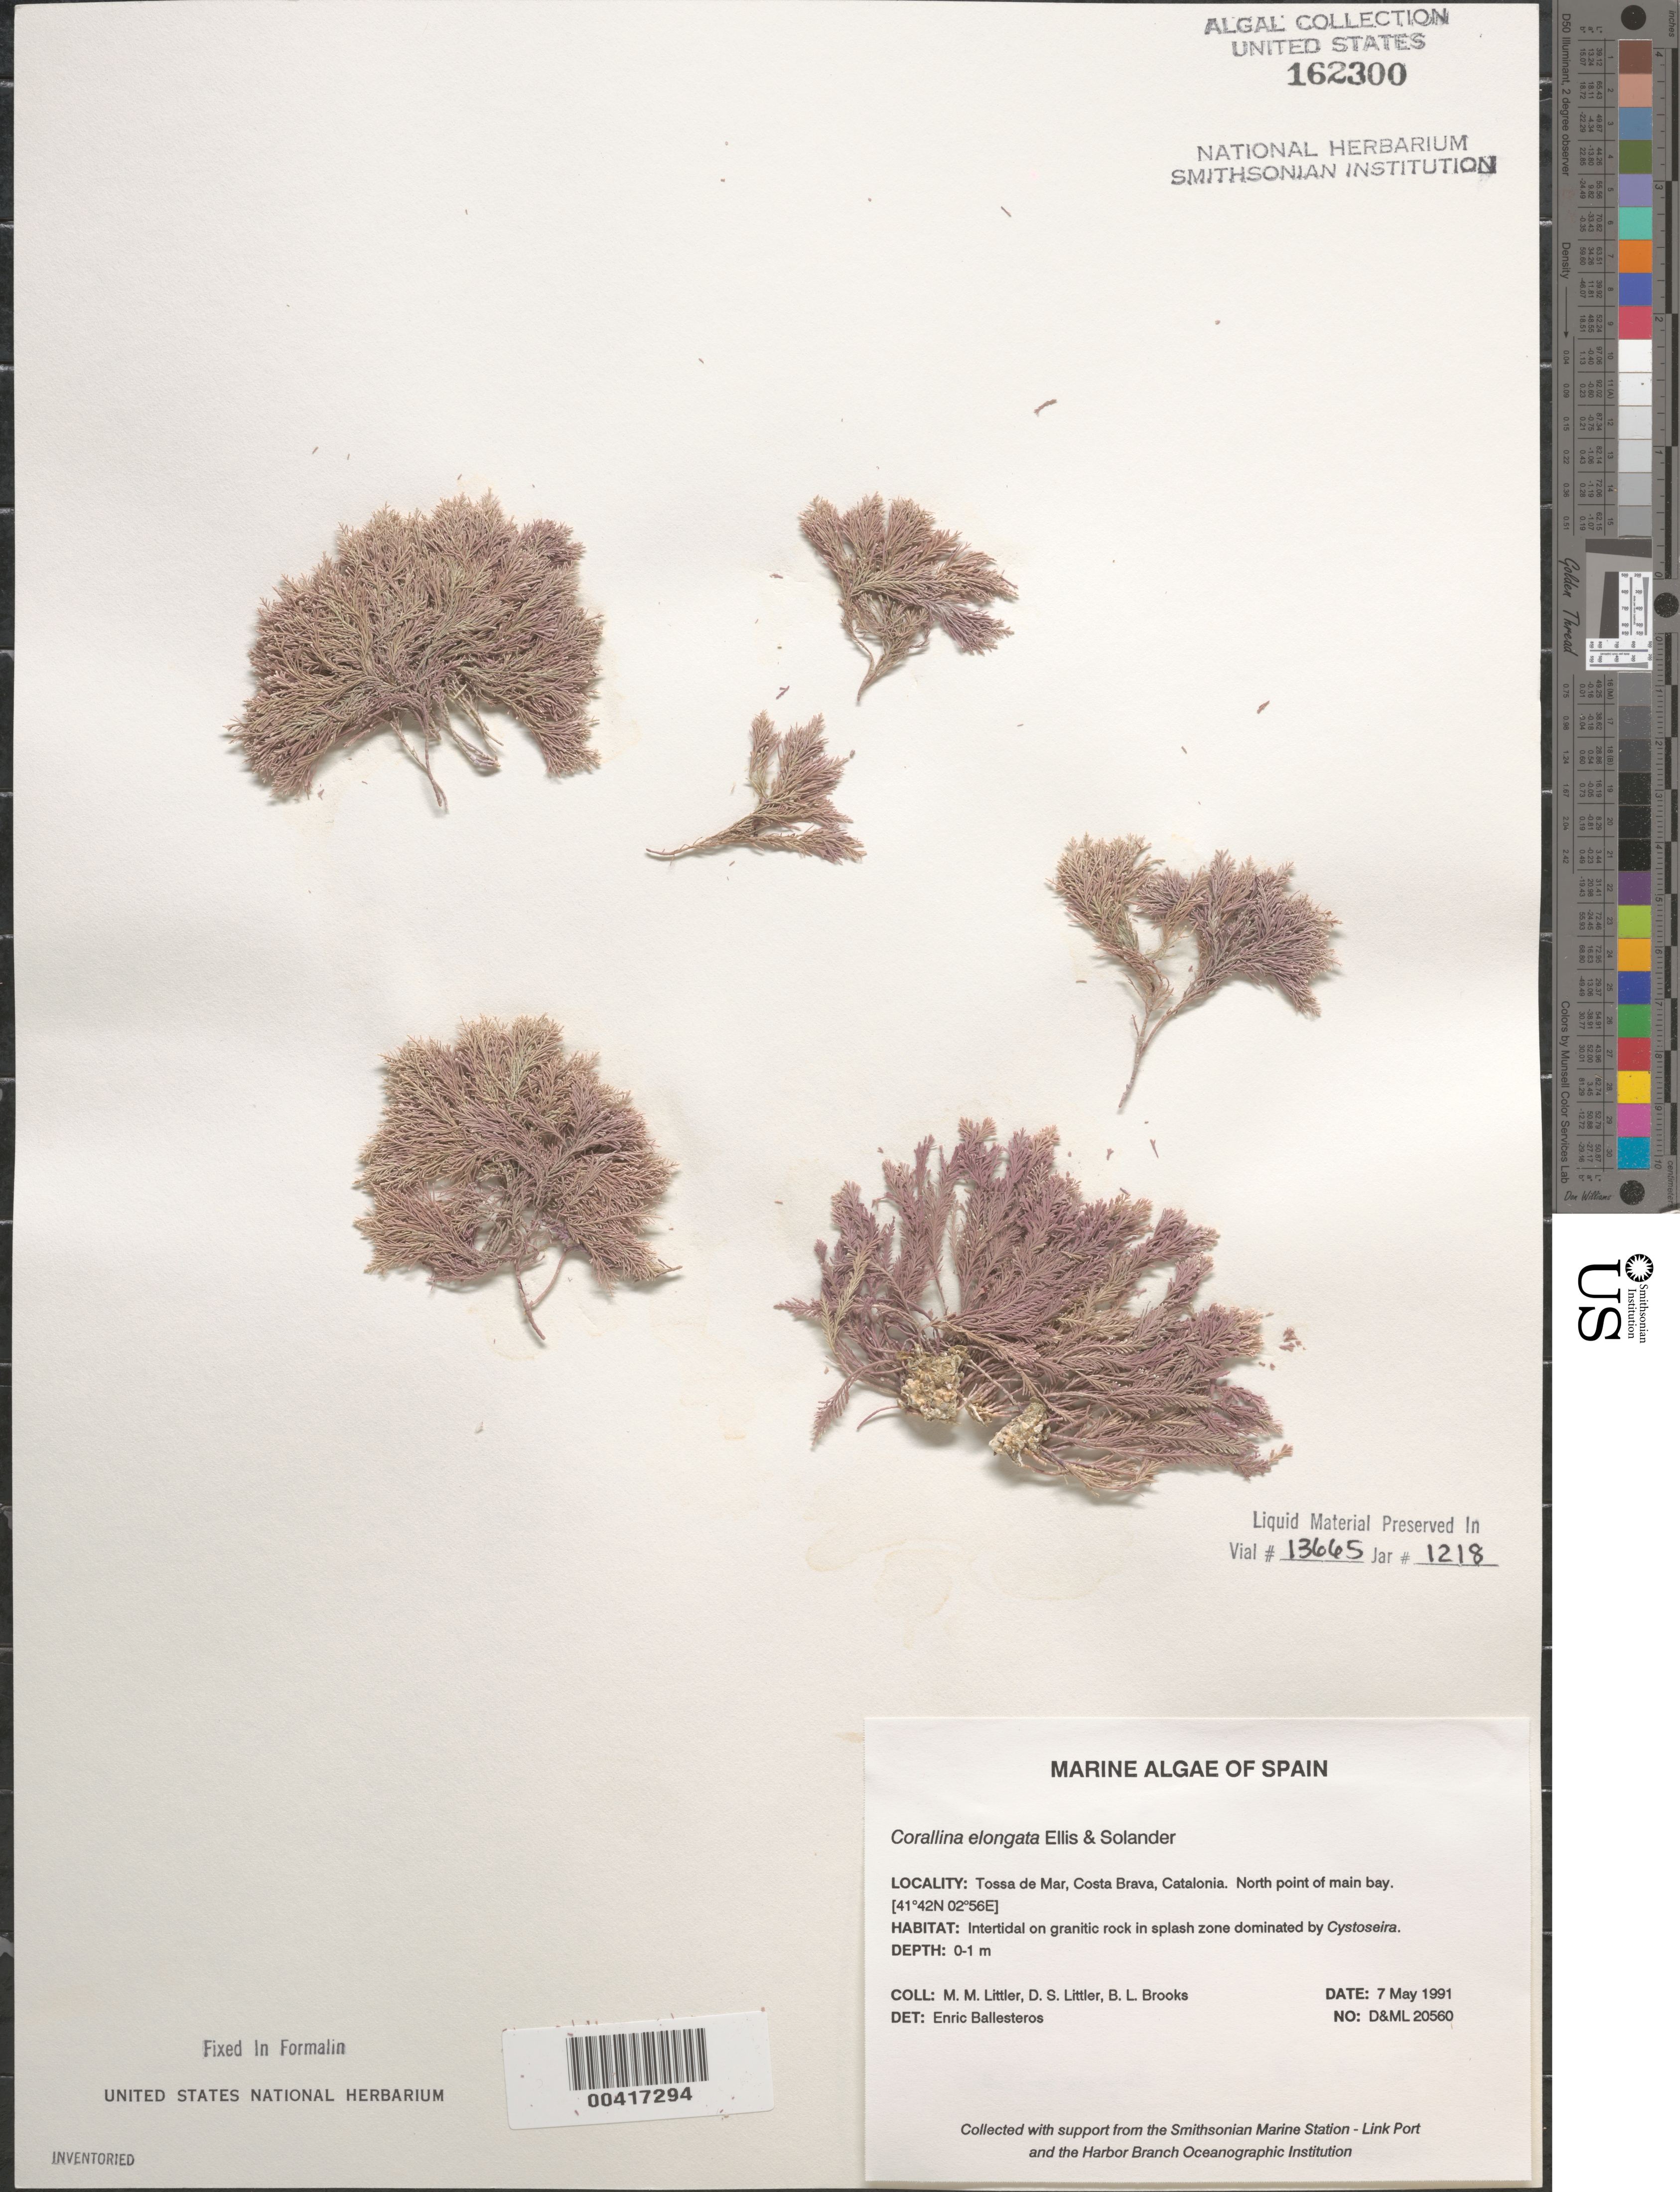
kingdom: Plantae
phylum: Rhodophyta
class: Florideophyceae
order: Corallinales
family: Corallinaceae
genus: Ellisolandia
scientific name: Ellisolandia elongata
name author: (Ellis & Solander) K.R.Hind & G.W. Saunders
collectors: M. M. Littler, D. S. Littler & B. Brooks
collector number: D&ML 20560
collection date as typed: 07 May 1991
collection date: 1991-05-07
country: Spain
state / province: Catalunya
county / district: Girona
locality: Tossa de mar, costa brava, catalonia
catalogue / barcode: US 162300